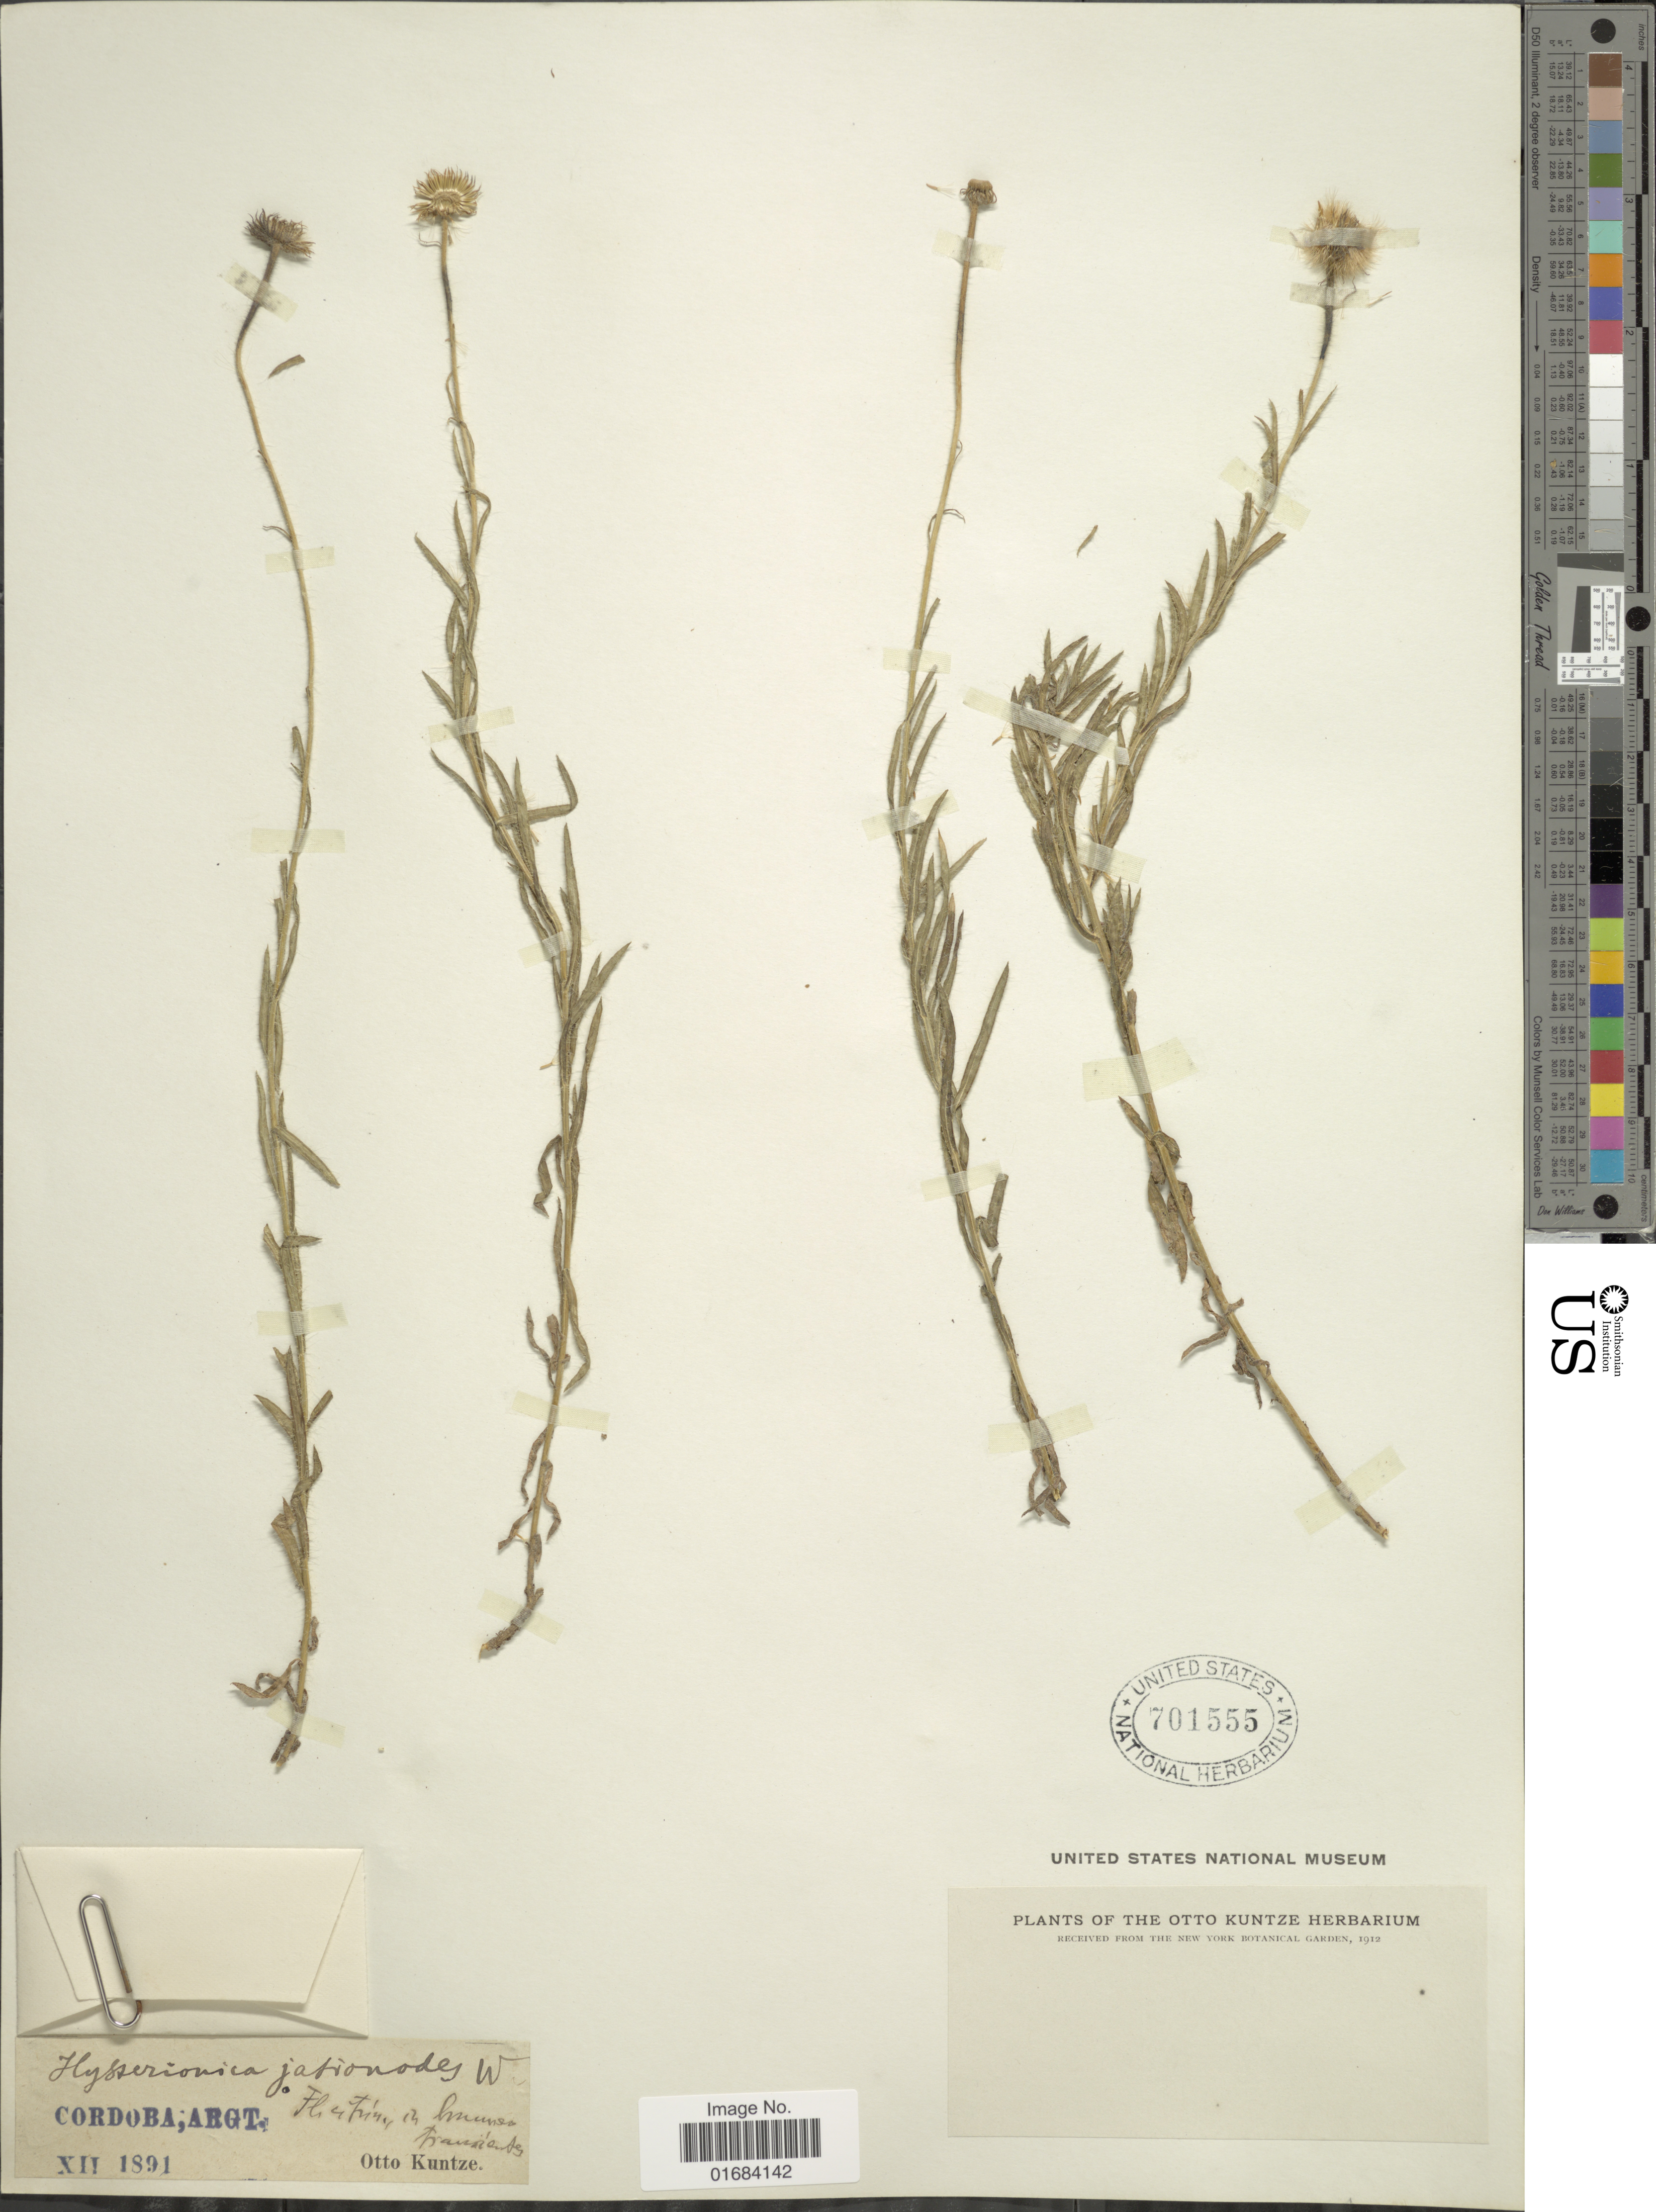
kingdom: Plantae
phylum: Tracheophyta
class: Magnoliopsida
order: Asterales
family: Asteraceae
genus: Hysterionica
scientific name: Hysterionica jasionoides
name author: Willd.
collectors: C.E.O. Kuntze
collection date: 1891-12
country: Argentina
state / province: Cordoba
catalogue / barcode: US 701555